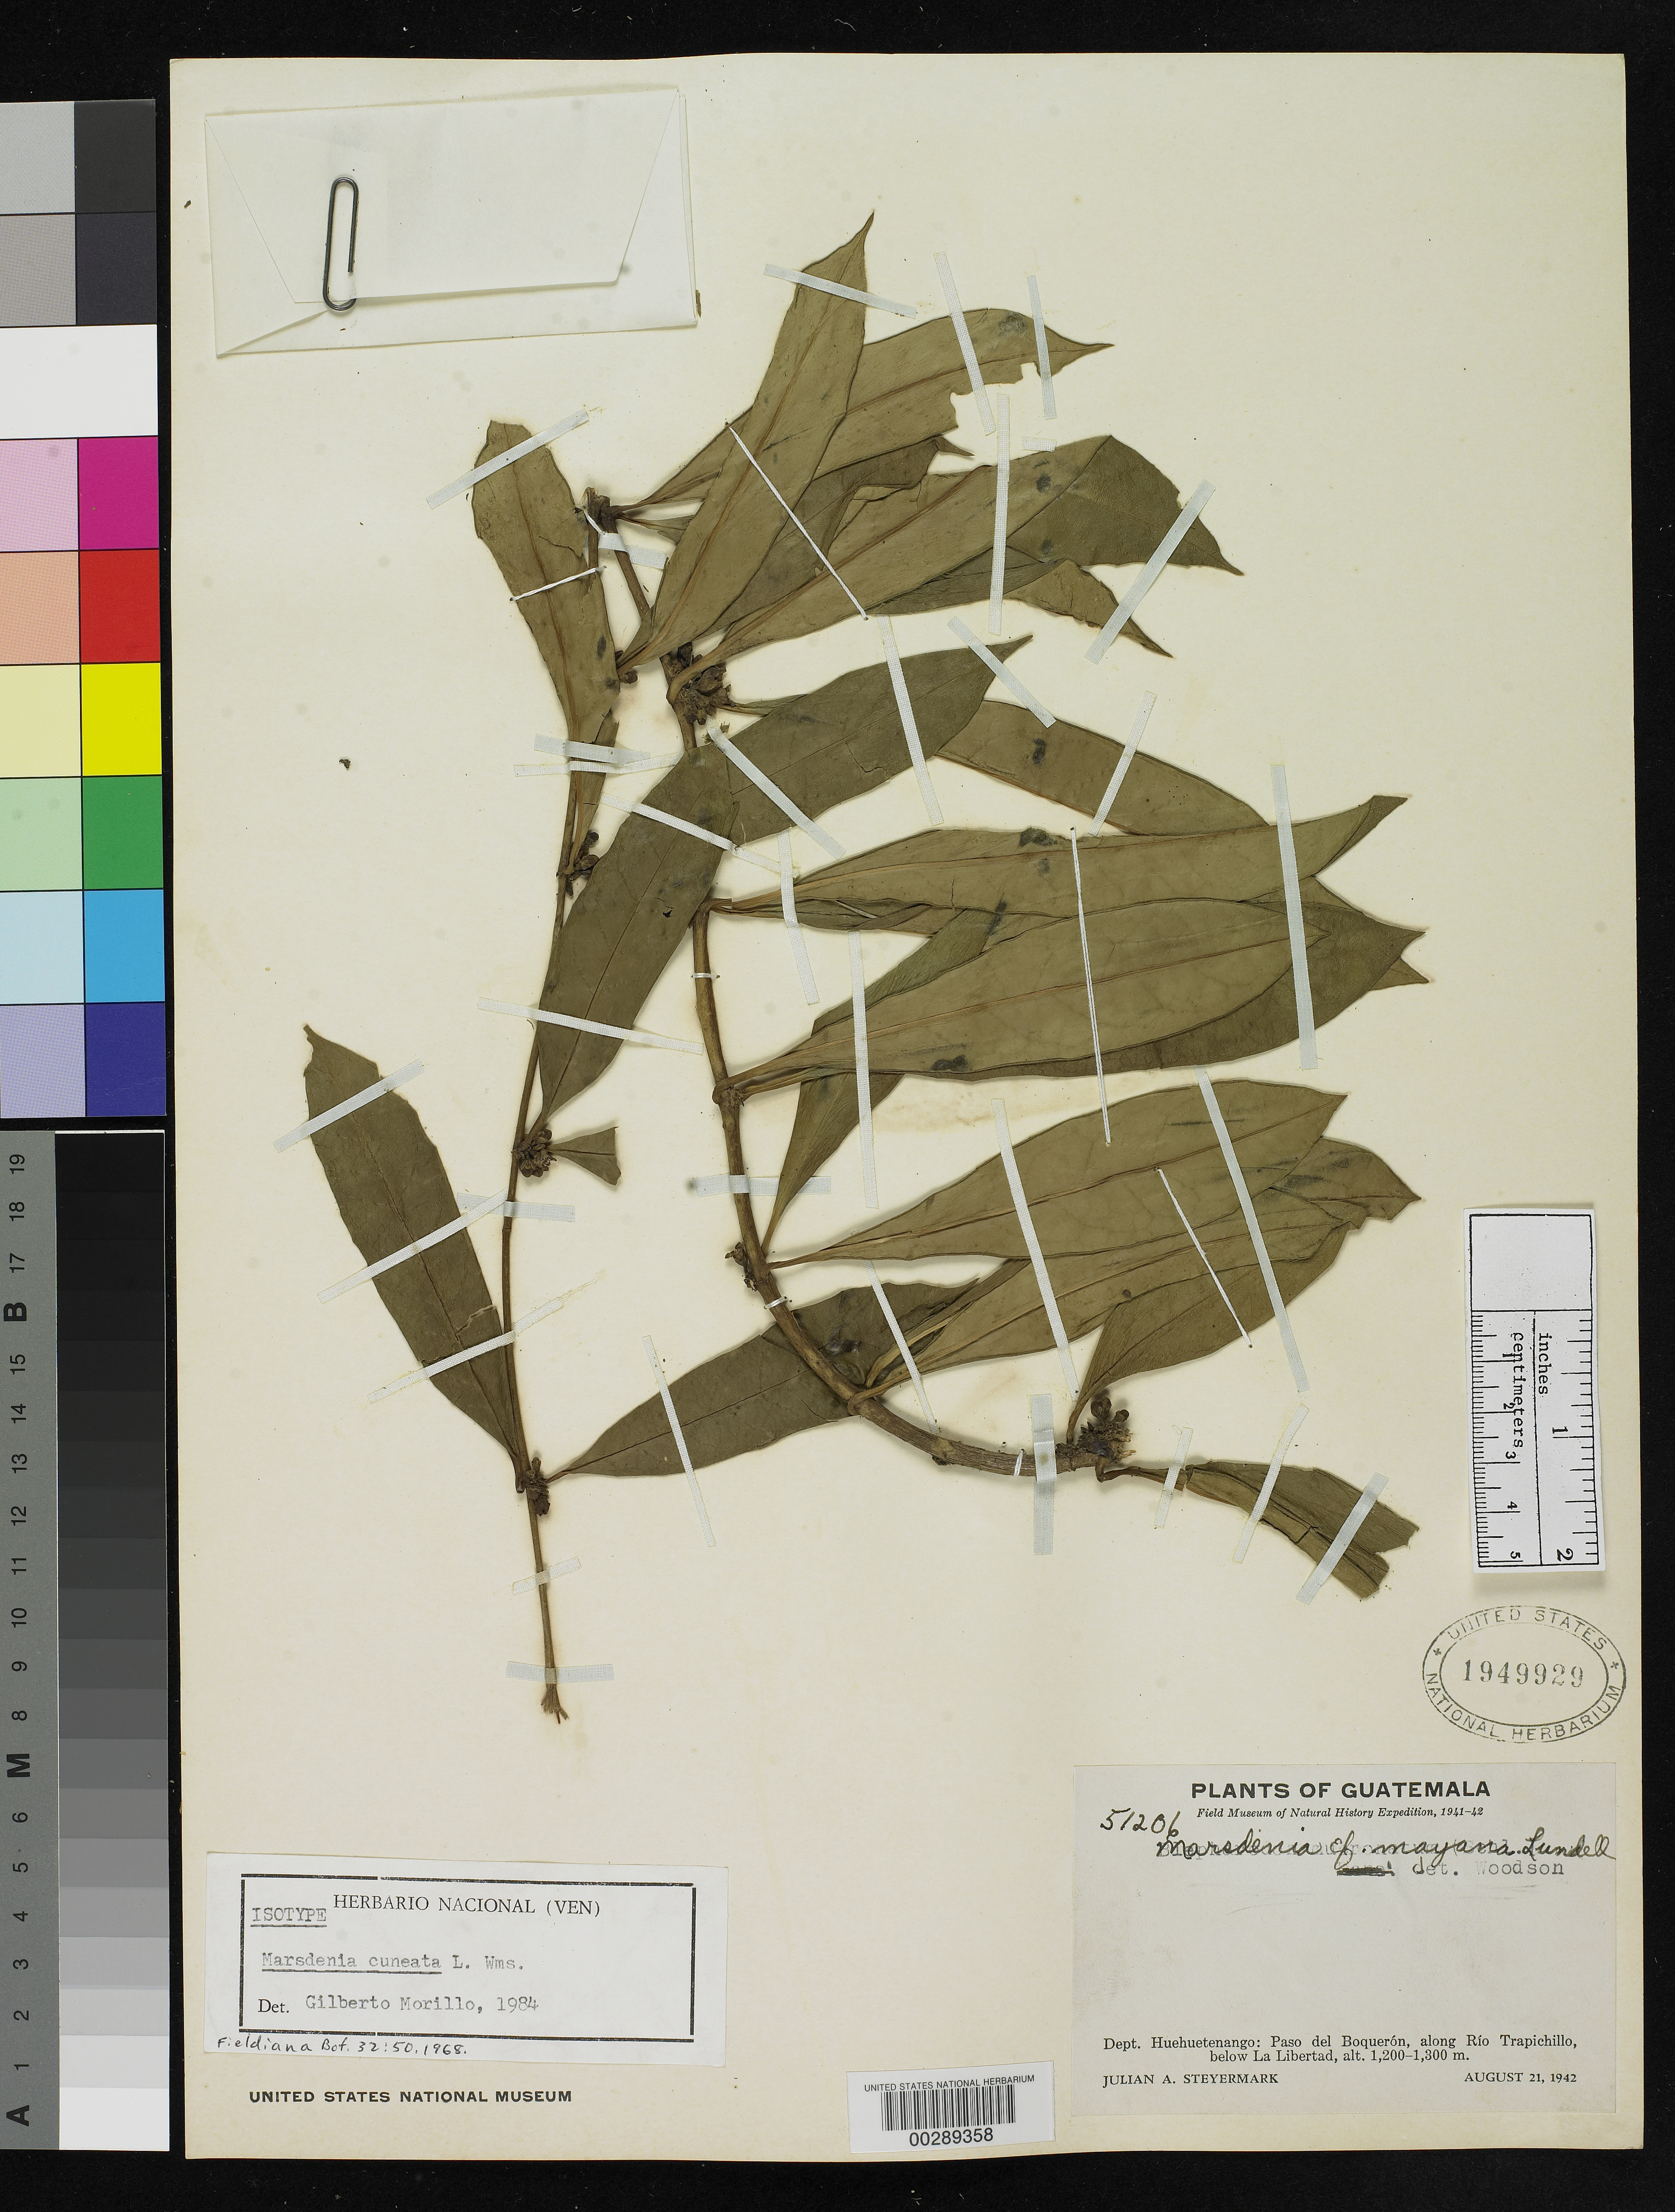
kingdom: Plantae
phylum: Tracheophyta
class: Magnoliopsida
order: Gentianales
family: Apocynaceae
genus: Marsdenia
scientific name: Marsdenia cuneata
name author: L.O. Williams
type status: Isotype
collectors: J. Steyermark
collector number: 51206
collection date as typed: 21 Aug 1942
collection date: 1942-08-21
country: Guatemala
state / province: Huehuetenango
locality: S, along Rio Trapichillo, below La Libertad.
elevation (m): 1200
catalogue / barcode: US 1949929